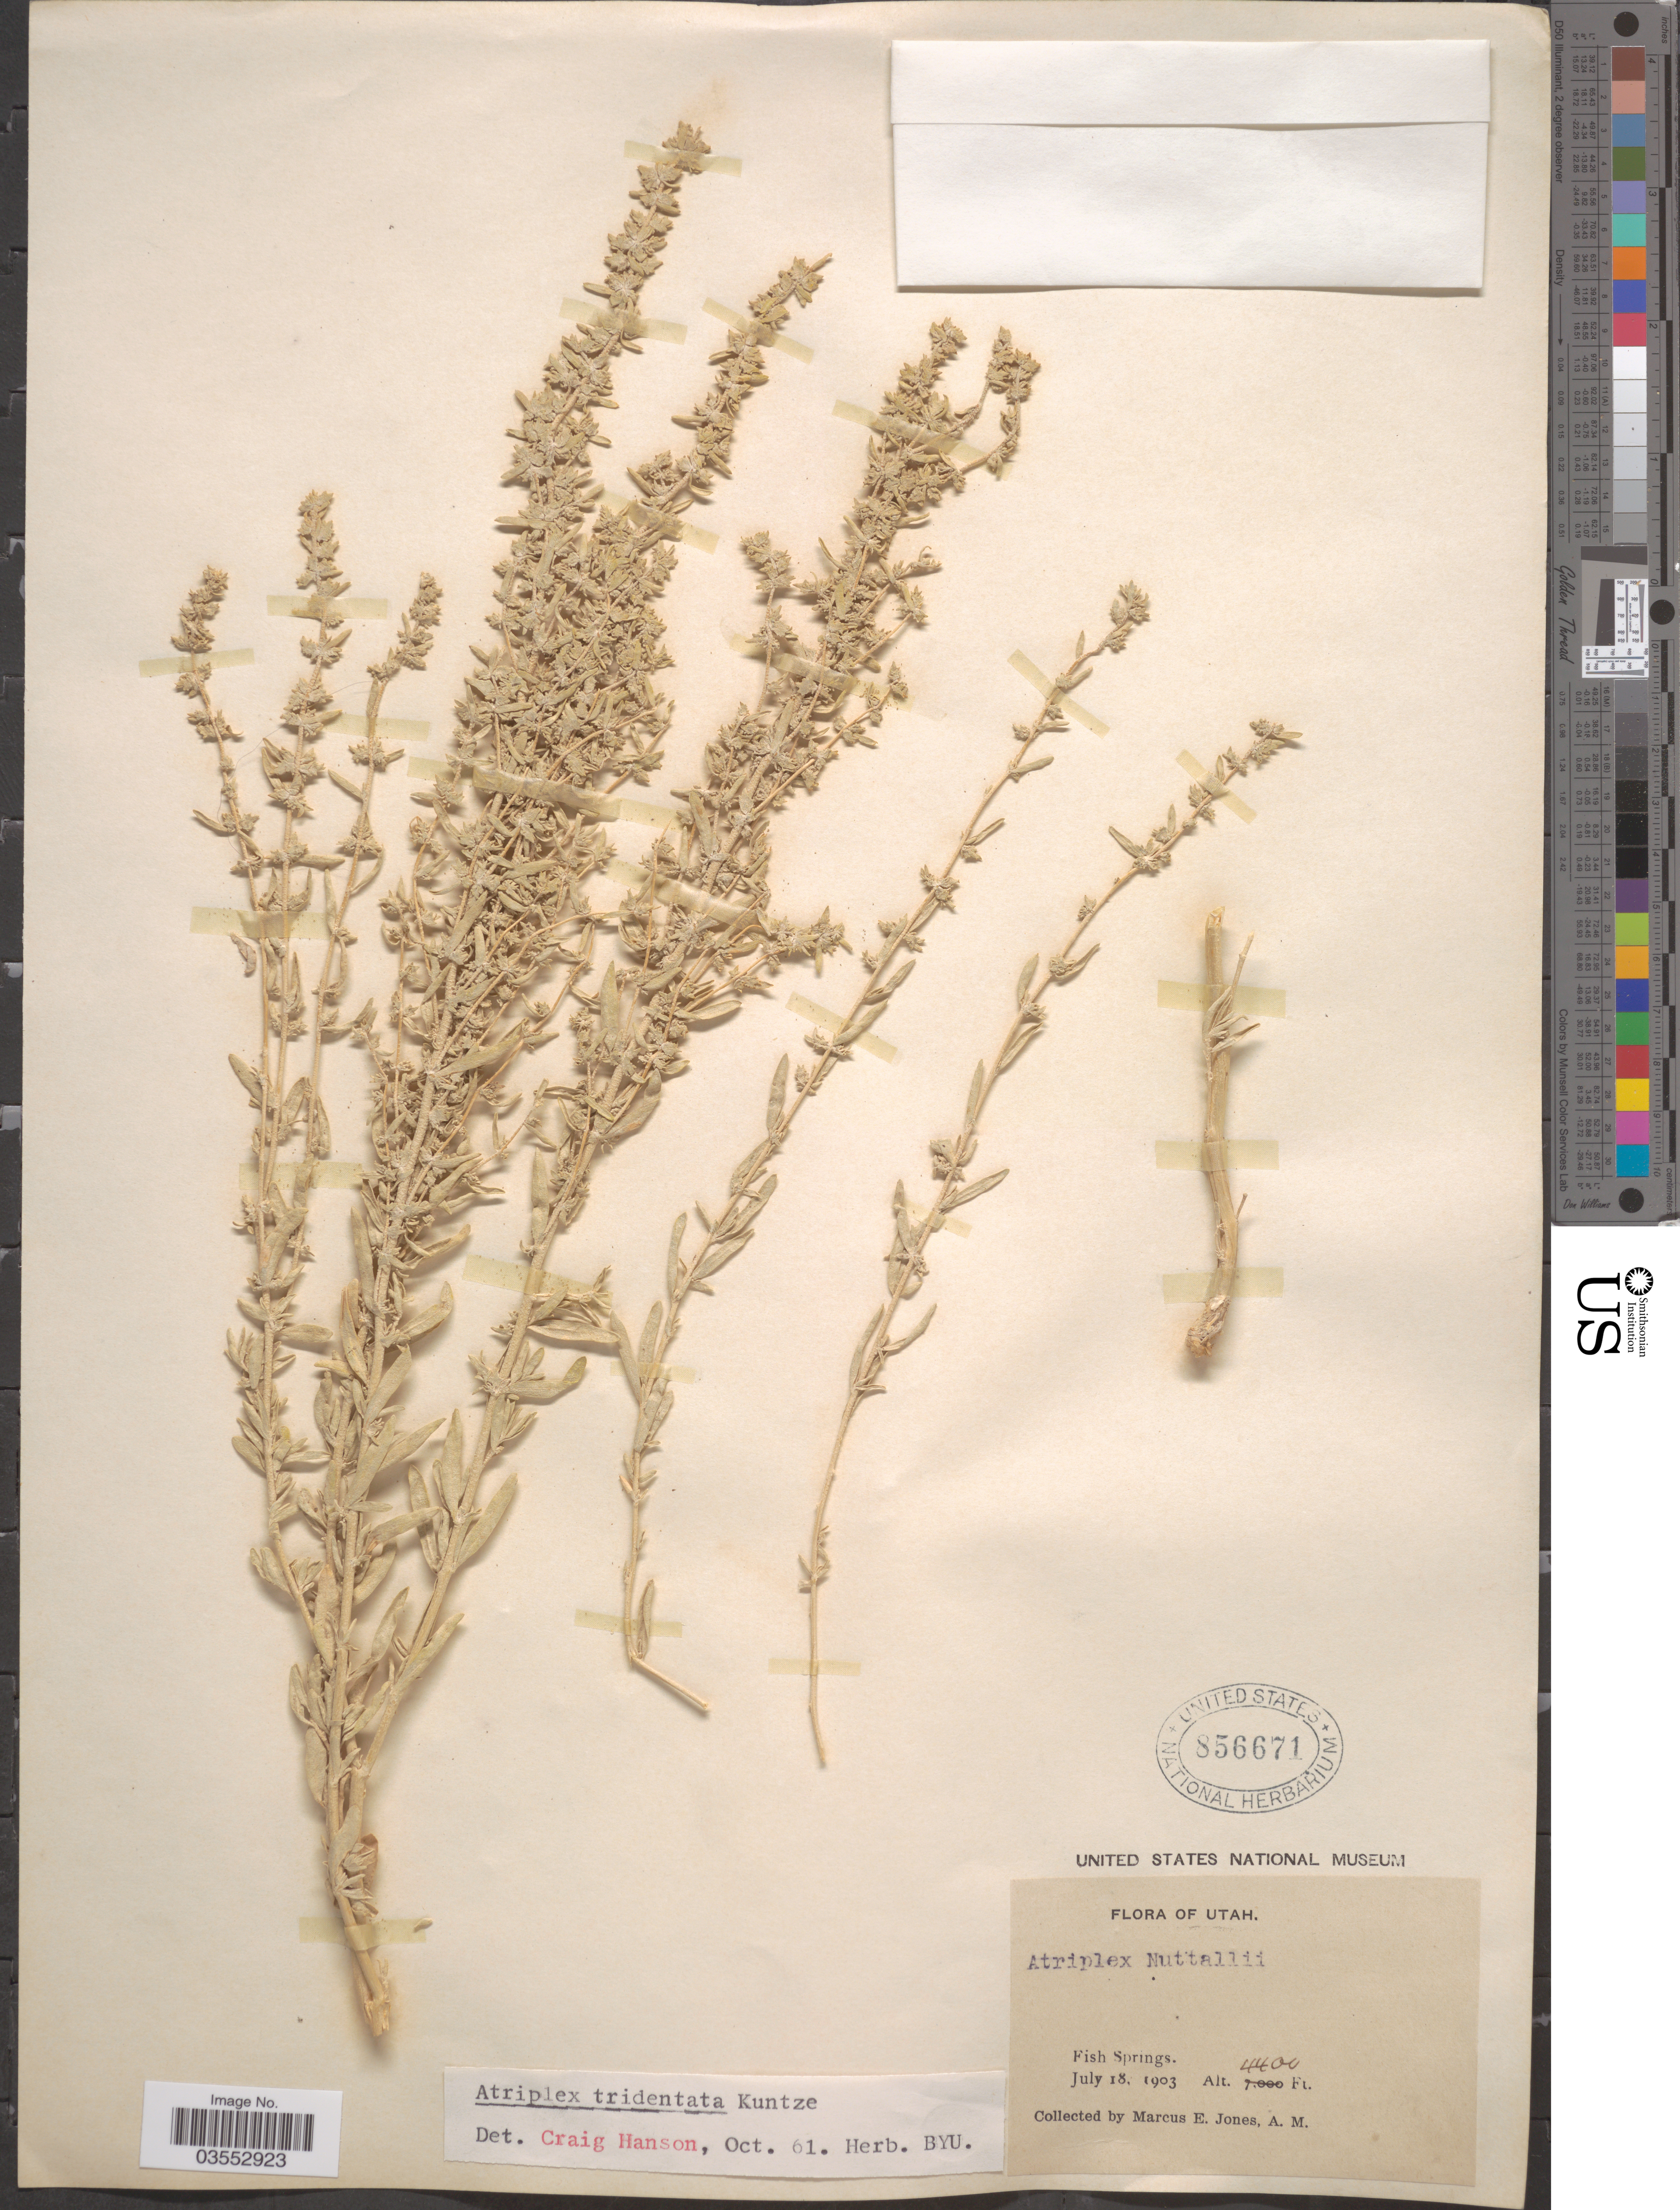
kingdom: Plantae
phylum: Tracheophyta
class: Magnoliopsida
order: Caryophyllales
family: Amaranthaceae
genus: Atriplex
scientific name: Atriplex tridentata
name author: Kuntze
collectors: M. E. Jones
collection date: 1903-07-18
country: United States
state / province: Utah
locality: Fish Springs.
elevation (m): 1341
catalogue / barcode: US 856671